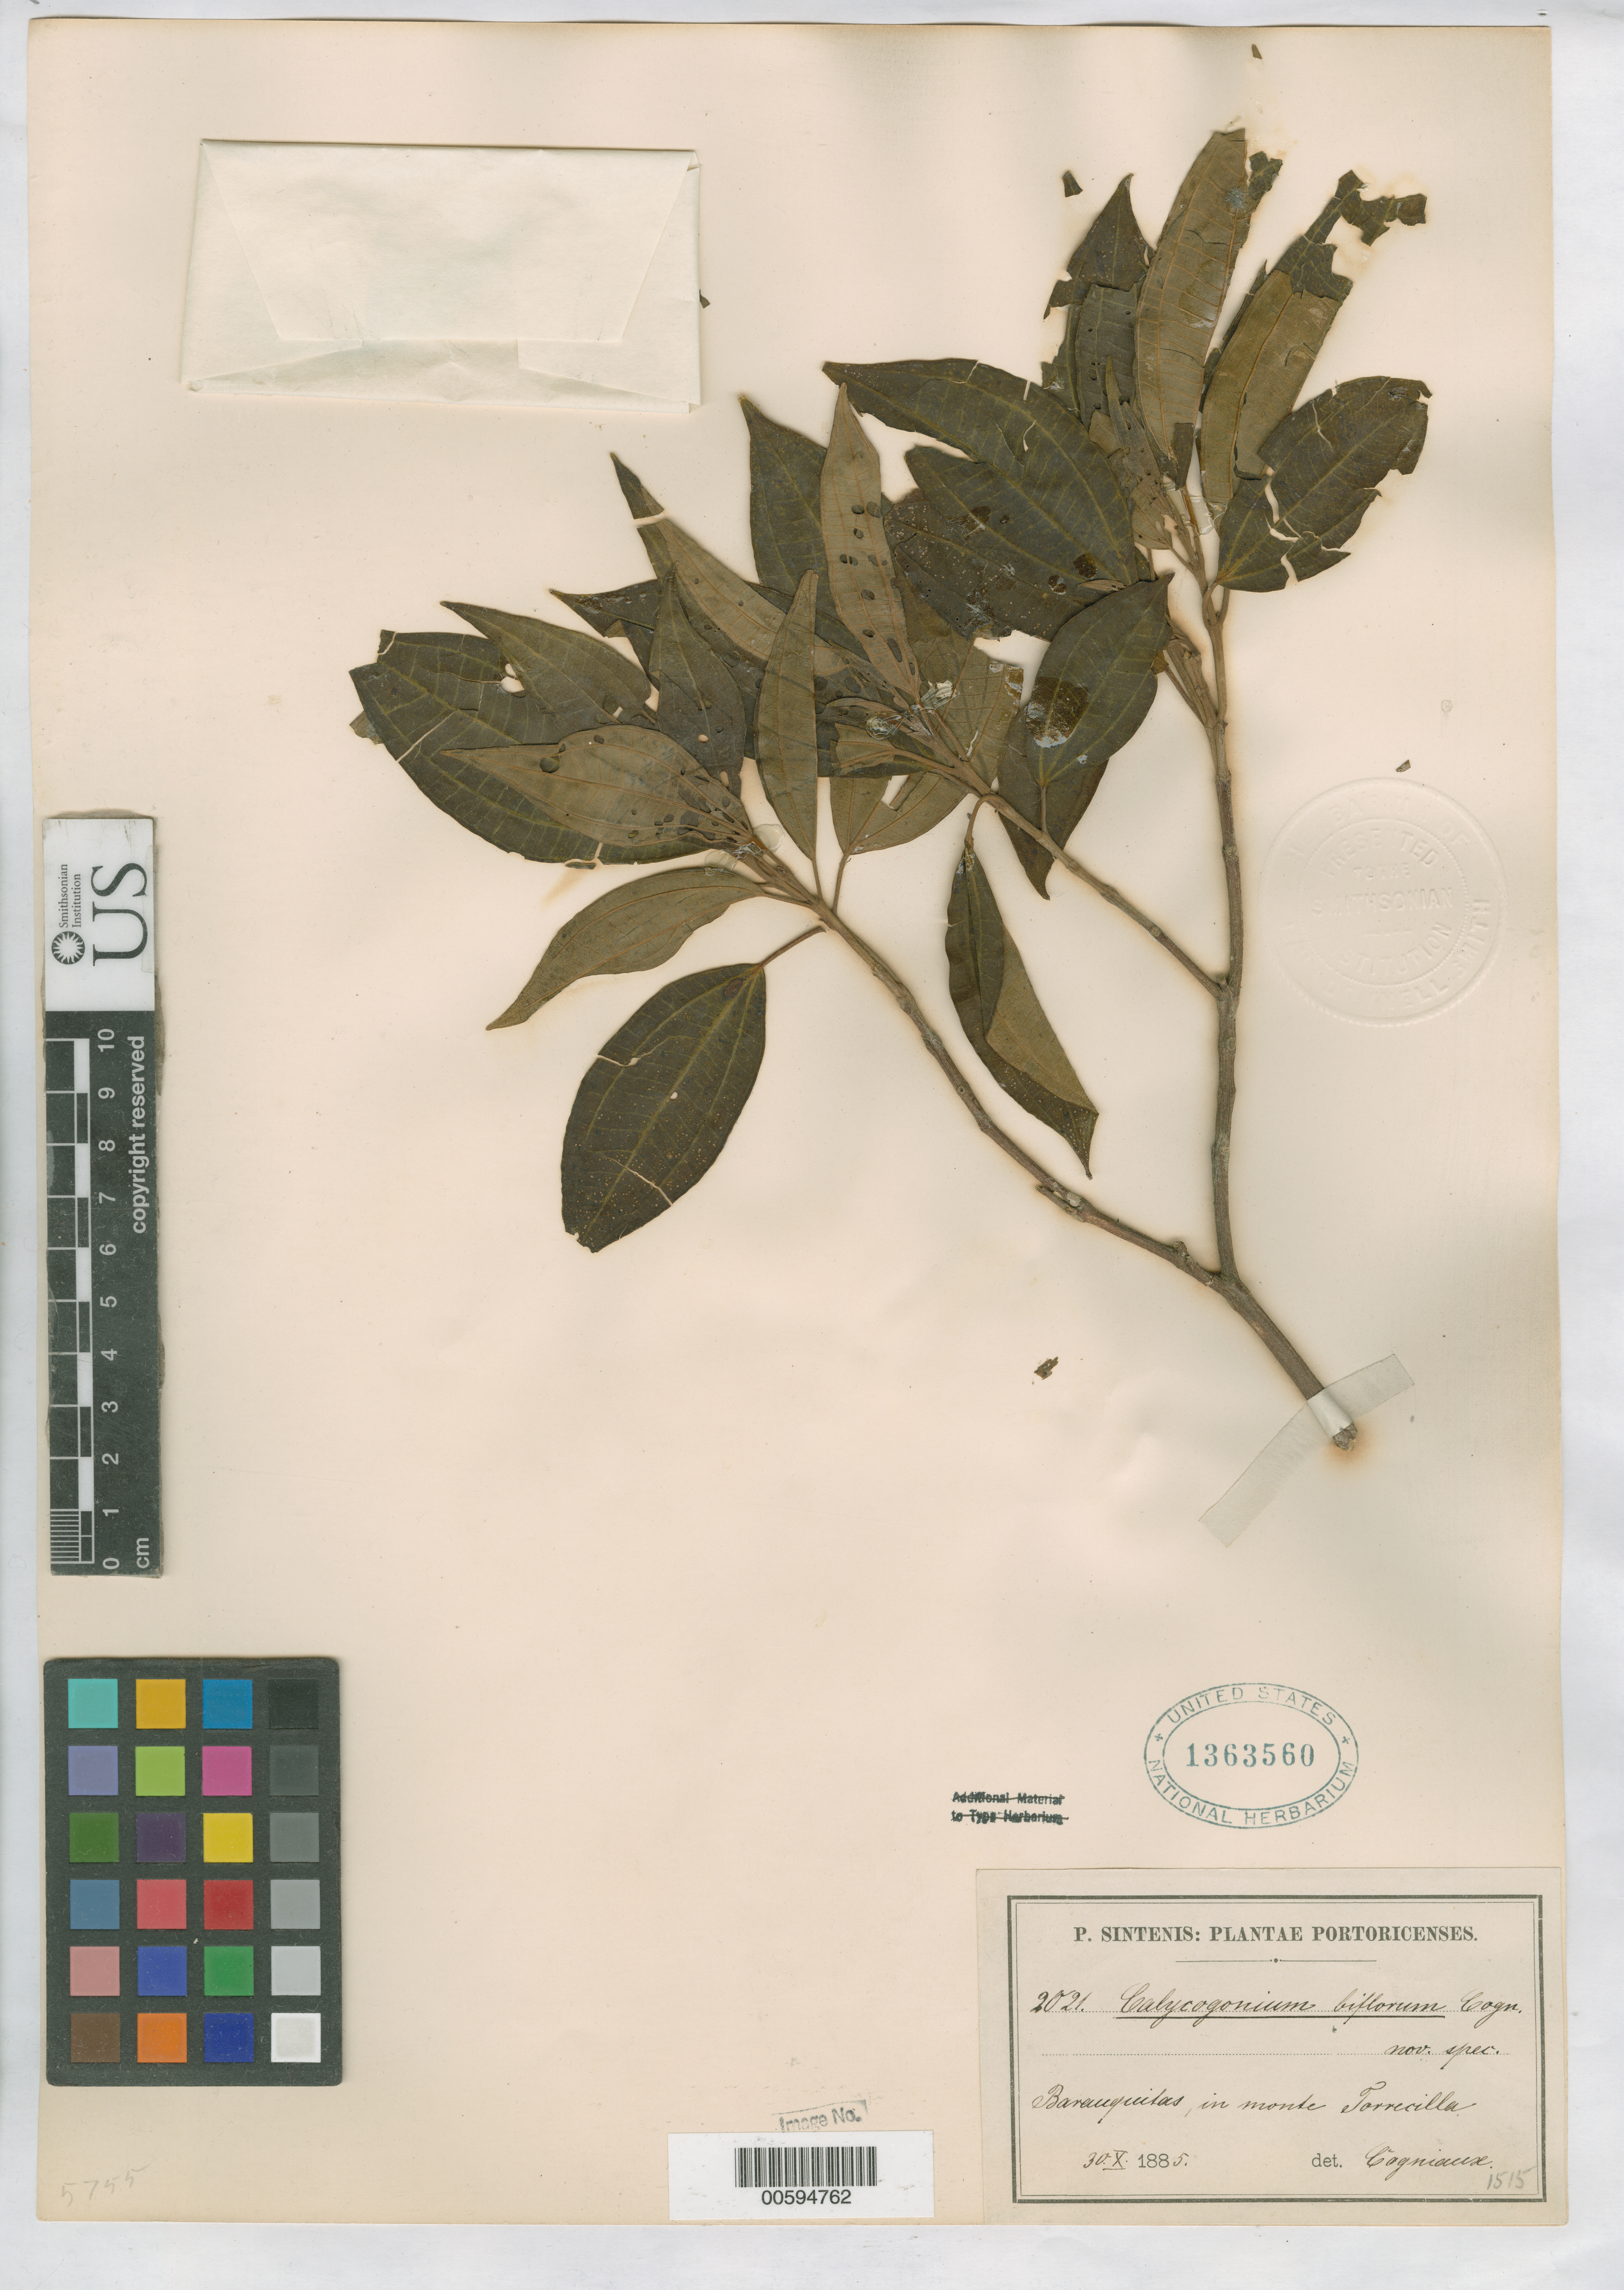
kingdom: Plantae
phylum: Tracheophyta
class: Magnoliopsida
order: Myrtales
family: Melastomataceae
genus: Calycogonium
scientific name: Calycogonium biflorum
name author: Cogn.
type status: Isotype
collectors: P. Sintenis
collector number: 2021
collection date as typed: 30 Oct 1885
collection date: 1885-10-30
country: Puerto Rico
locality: Baranquitas, in monte Torrecilla.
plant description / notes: Specimen ex John Donnell Smith herbarium.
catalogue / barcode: US 1363560